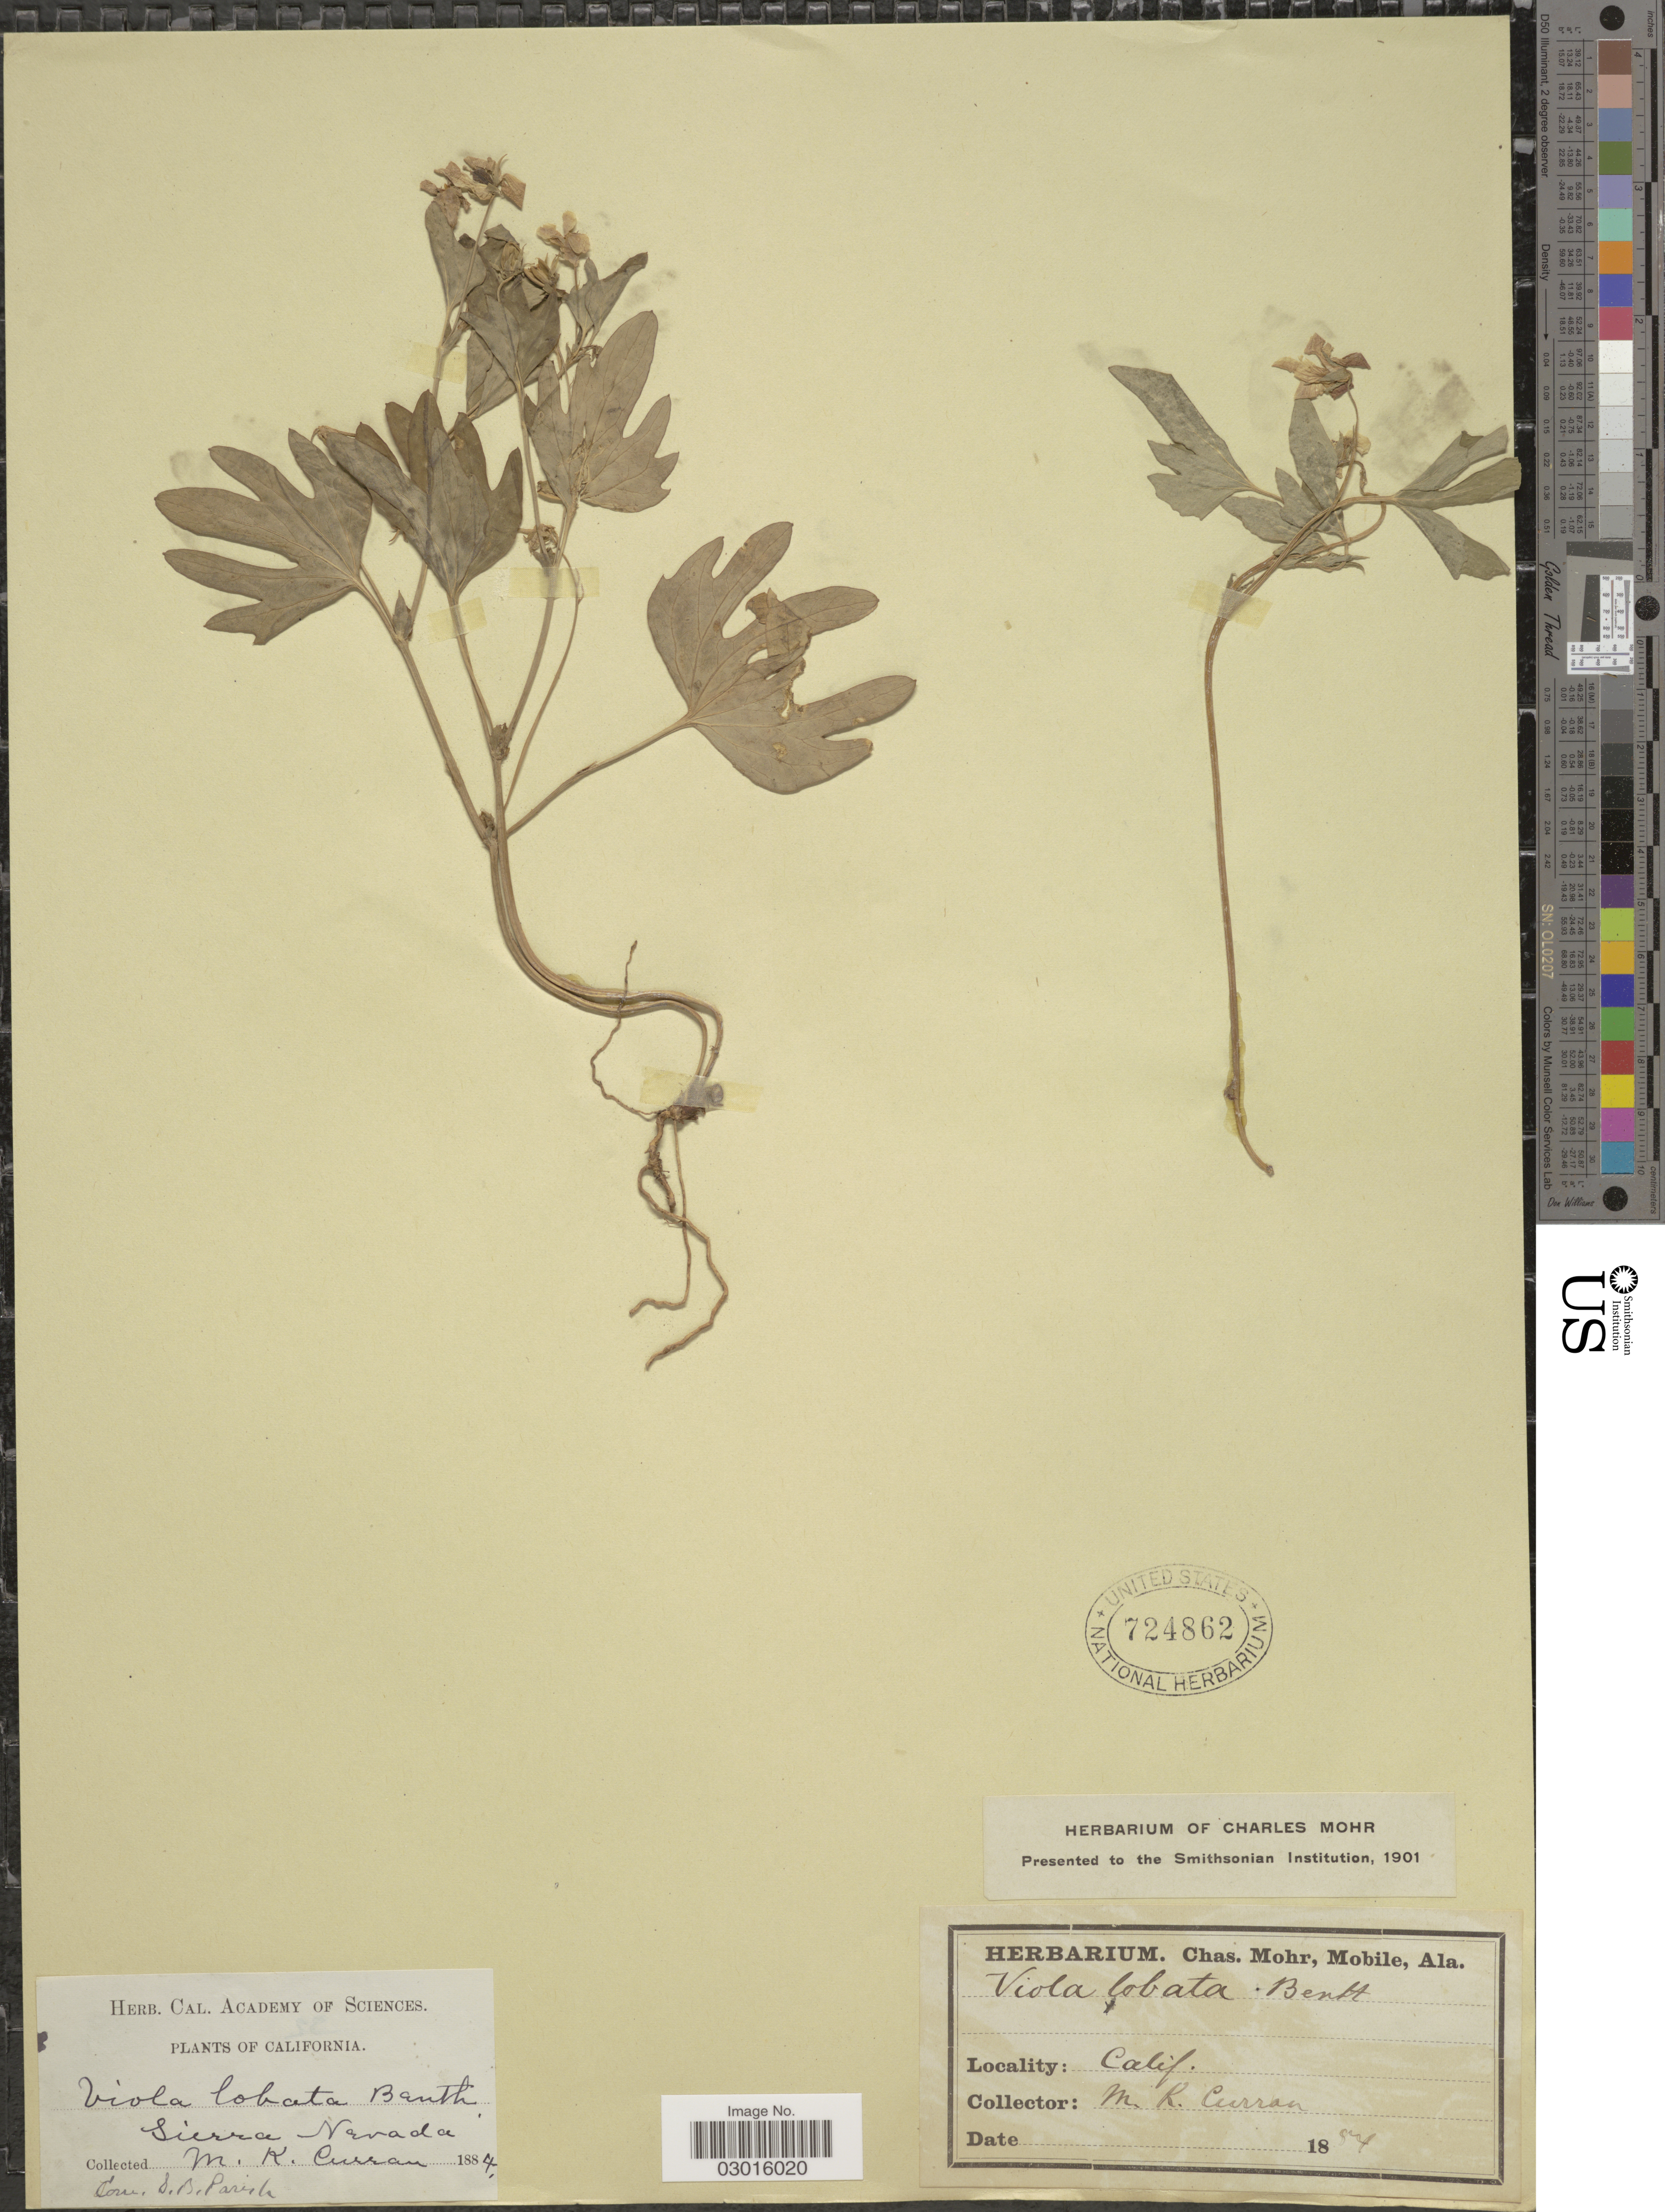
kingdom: Plantae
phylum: Tracheophyta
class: Magnoliopsida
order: Malpighiales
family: Violaceae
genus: Viola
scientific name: Viola lobata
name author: Benth.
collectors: M. K. Curran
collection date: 1884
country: United States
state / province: California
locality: Sierra Nevada.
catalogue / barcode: US 724862